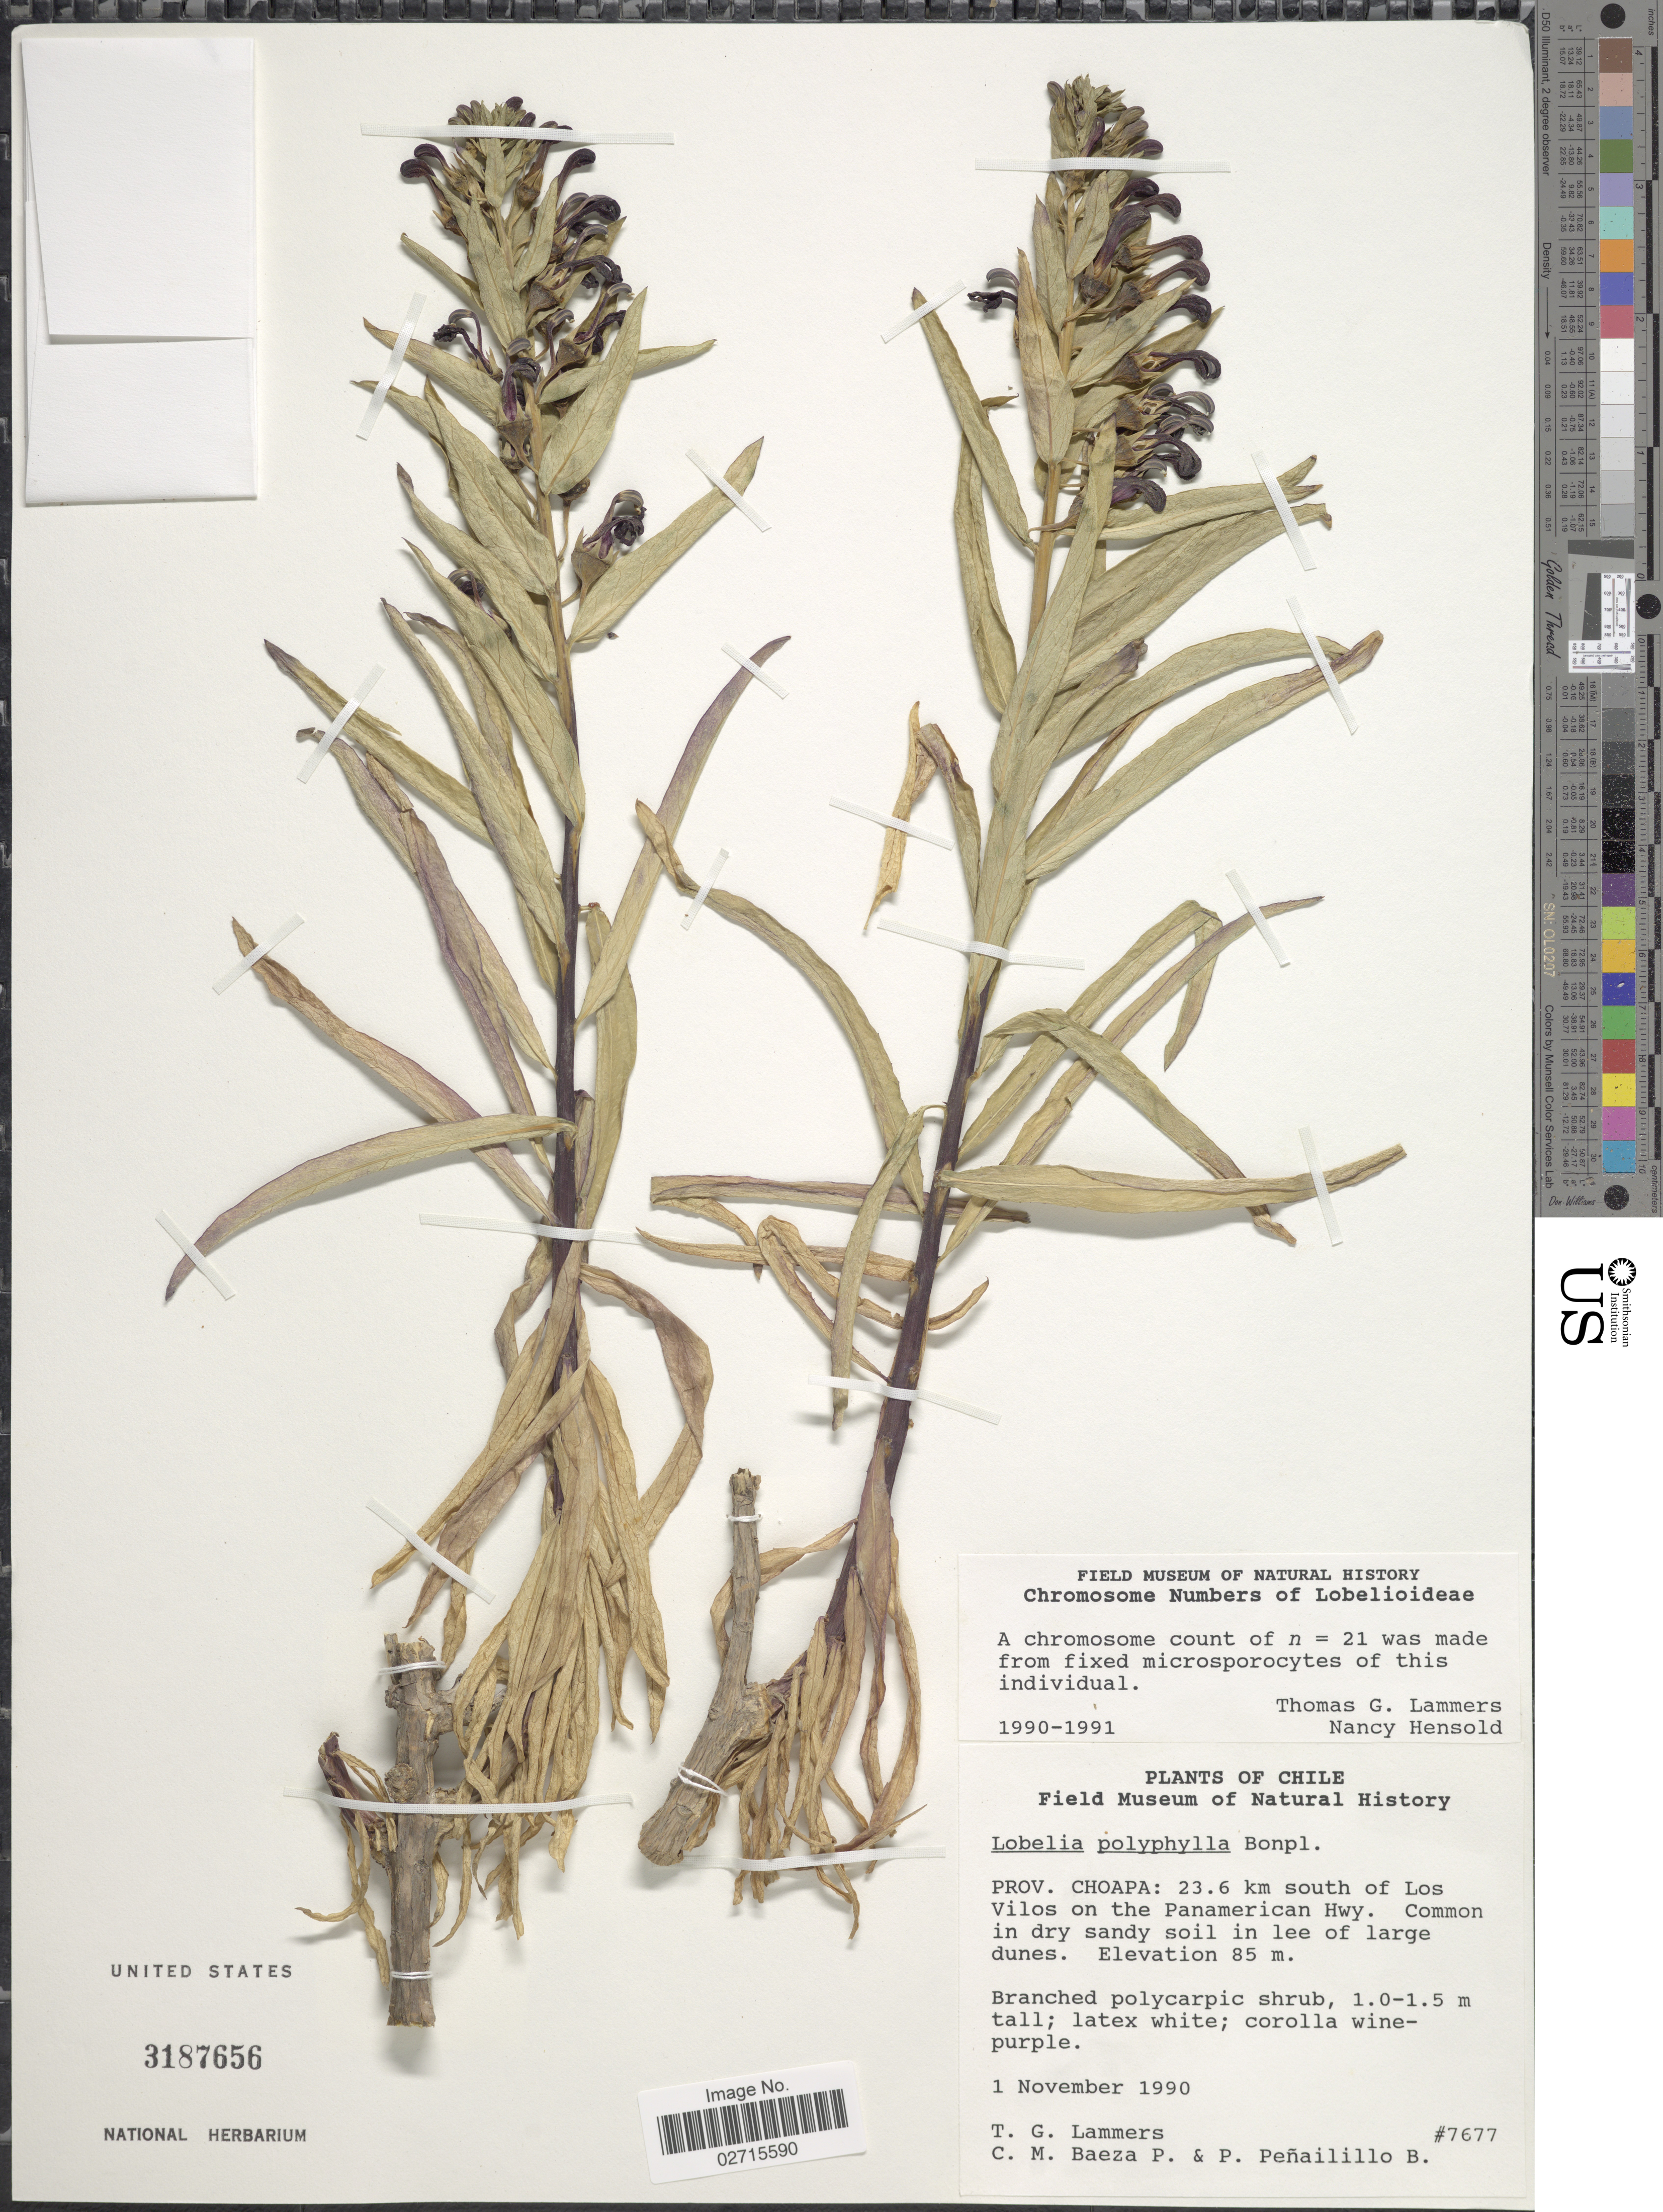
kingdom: Plantae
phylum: Tracheophyta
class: Magnoliopsida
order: Asterales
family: Campanulaceae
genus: Lobelia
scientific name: Lobelia polyphylla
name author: Hook. & Arn.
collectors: T. G. Lammers, C. Baeza & P. Peñailillo B.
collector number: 7677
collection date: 1990-11-01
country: Chile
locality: Prov. Choapa: 23.6 km south of Los Vilos on the Panamerican Hwy, common in dry sandy soil in lee of large dunes.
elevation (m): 85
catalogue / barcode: US 3187656